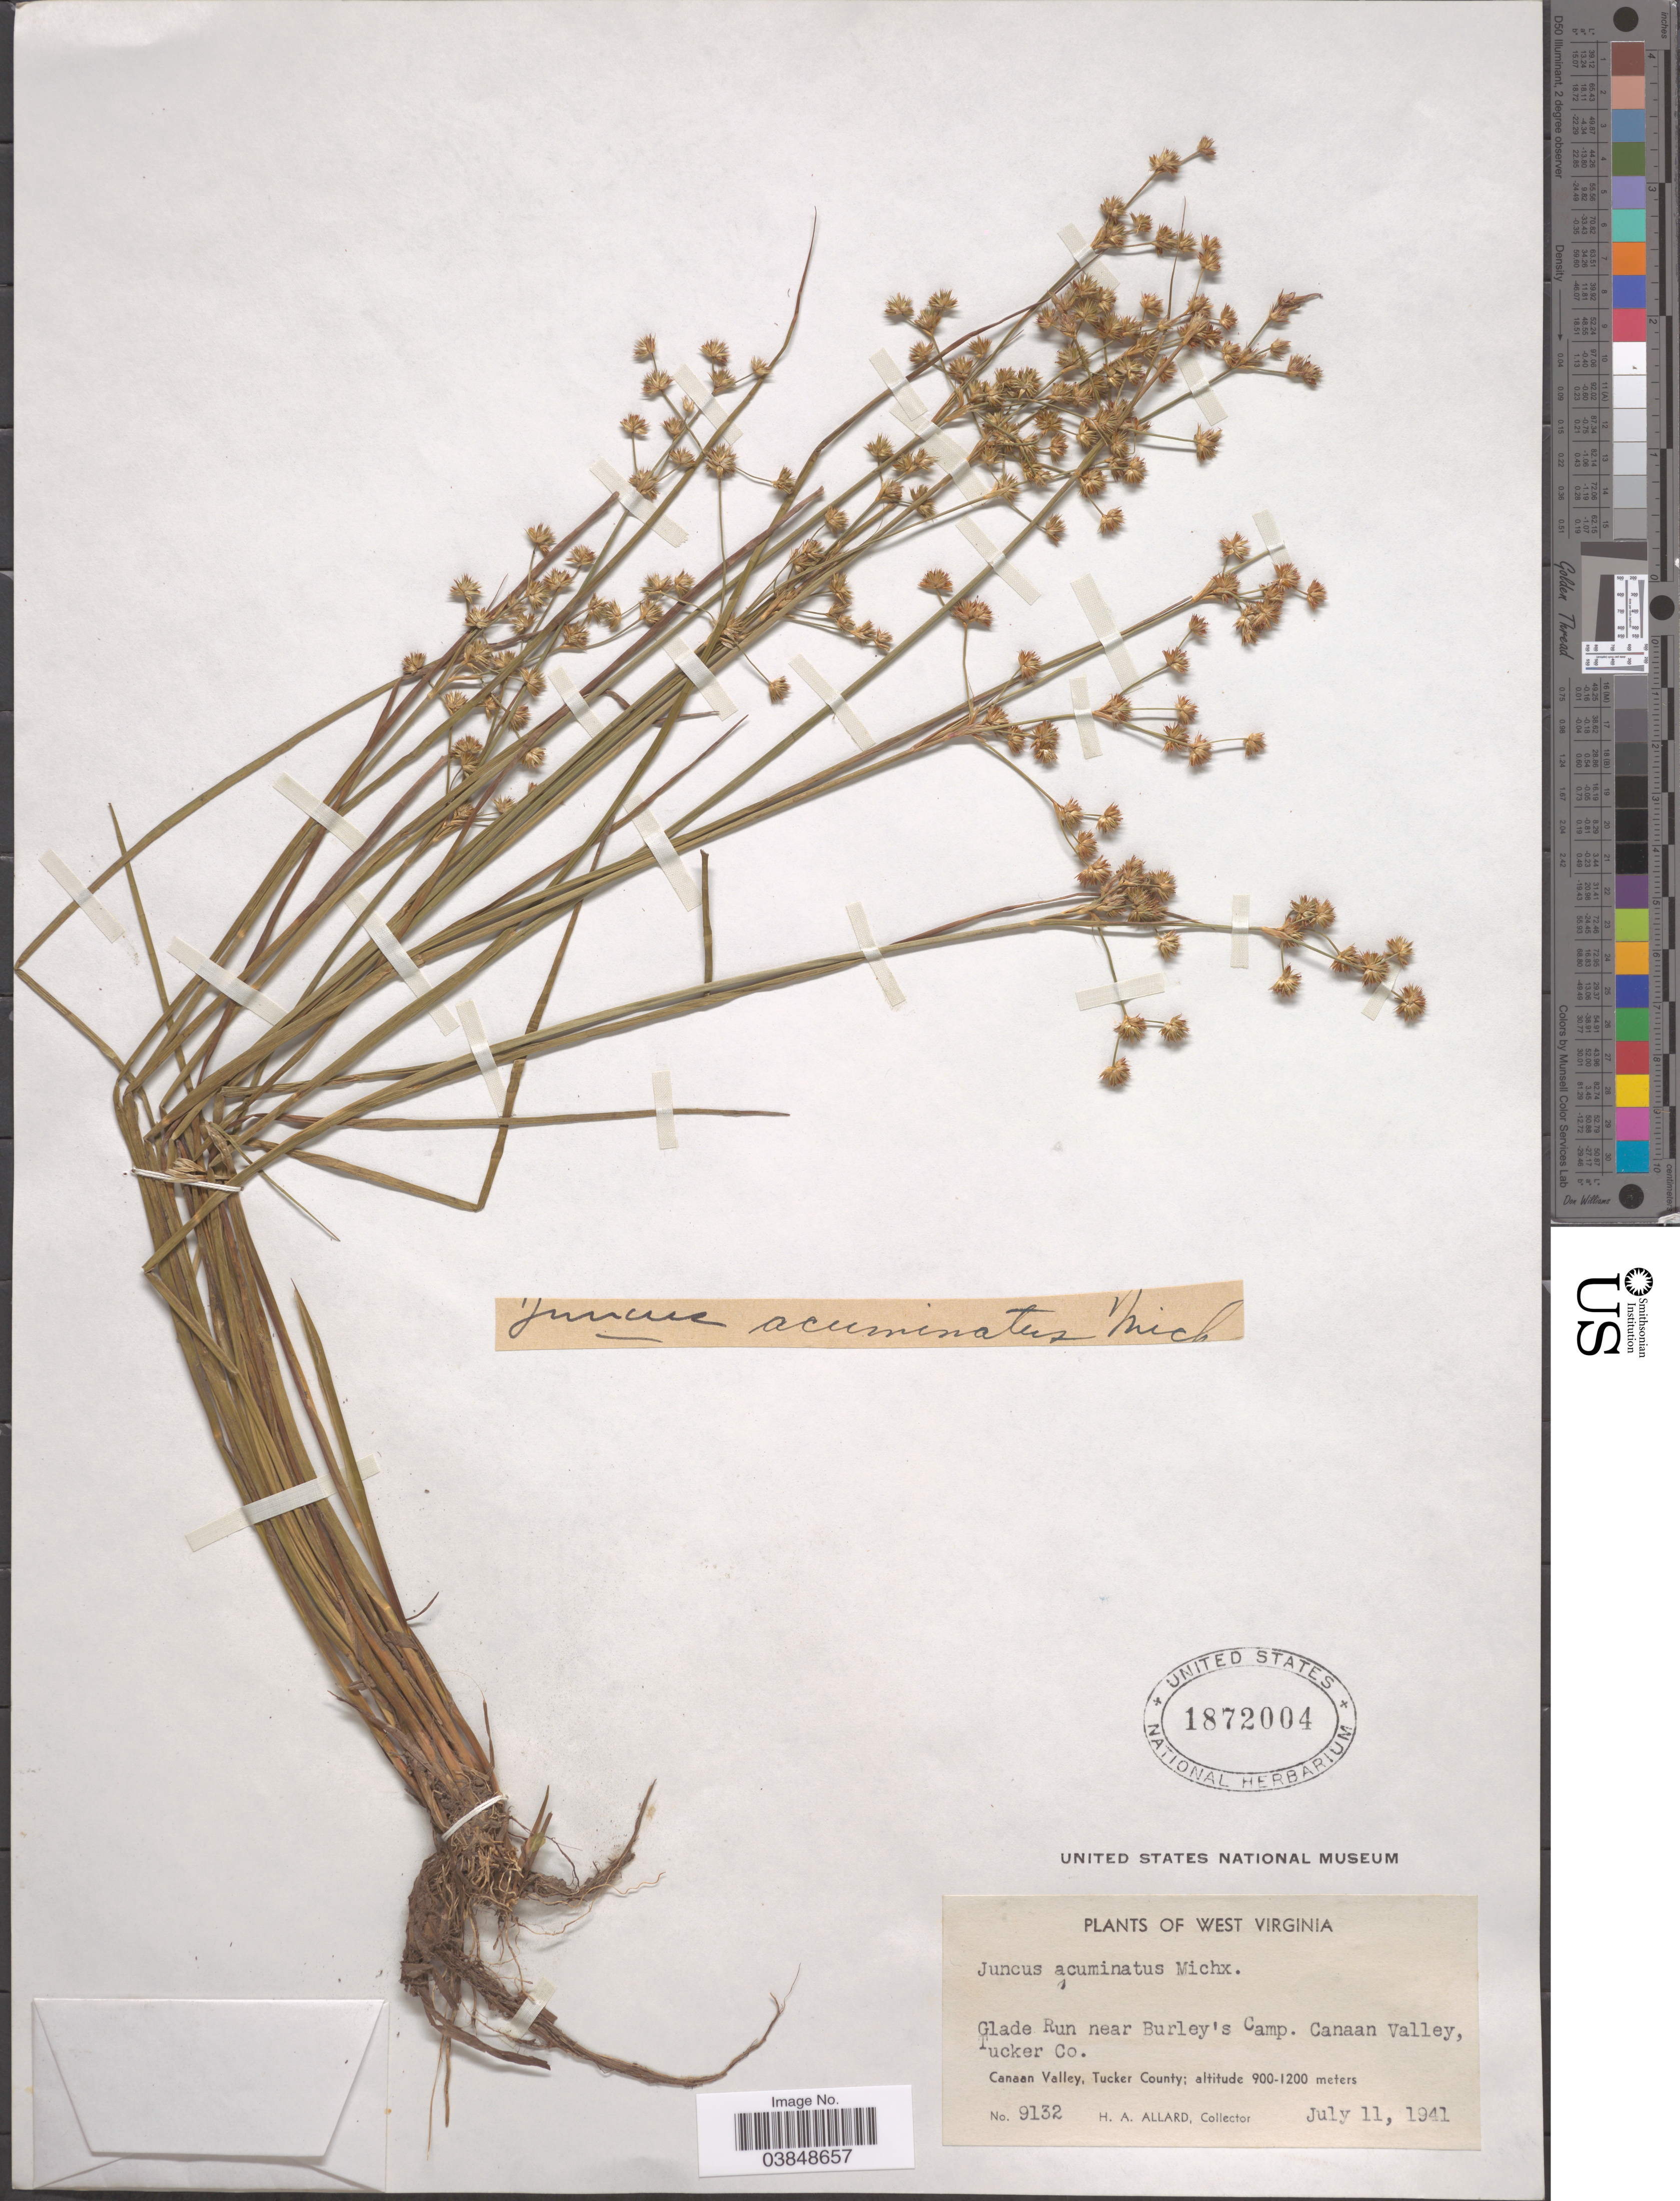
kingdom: Plantae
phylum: Tracheophyta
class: Liliopsida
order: Poales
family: Juncaceae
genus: Juncus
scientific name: Juncus acuminatus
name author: Michx.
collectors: H. A. Allard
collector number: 9132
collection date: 1941-07-11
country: United States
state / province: West Virginia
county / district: Tucker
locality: Glade Run near Burley's Camp. Canaan Valley, Tucker Co. Canaan Valley, Tucker County.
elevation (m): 900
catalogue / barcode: US 1872004